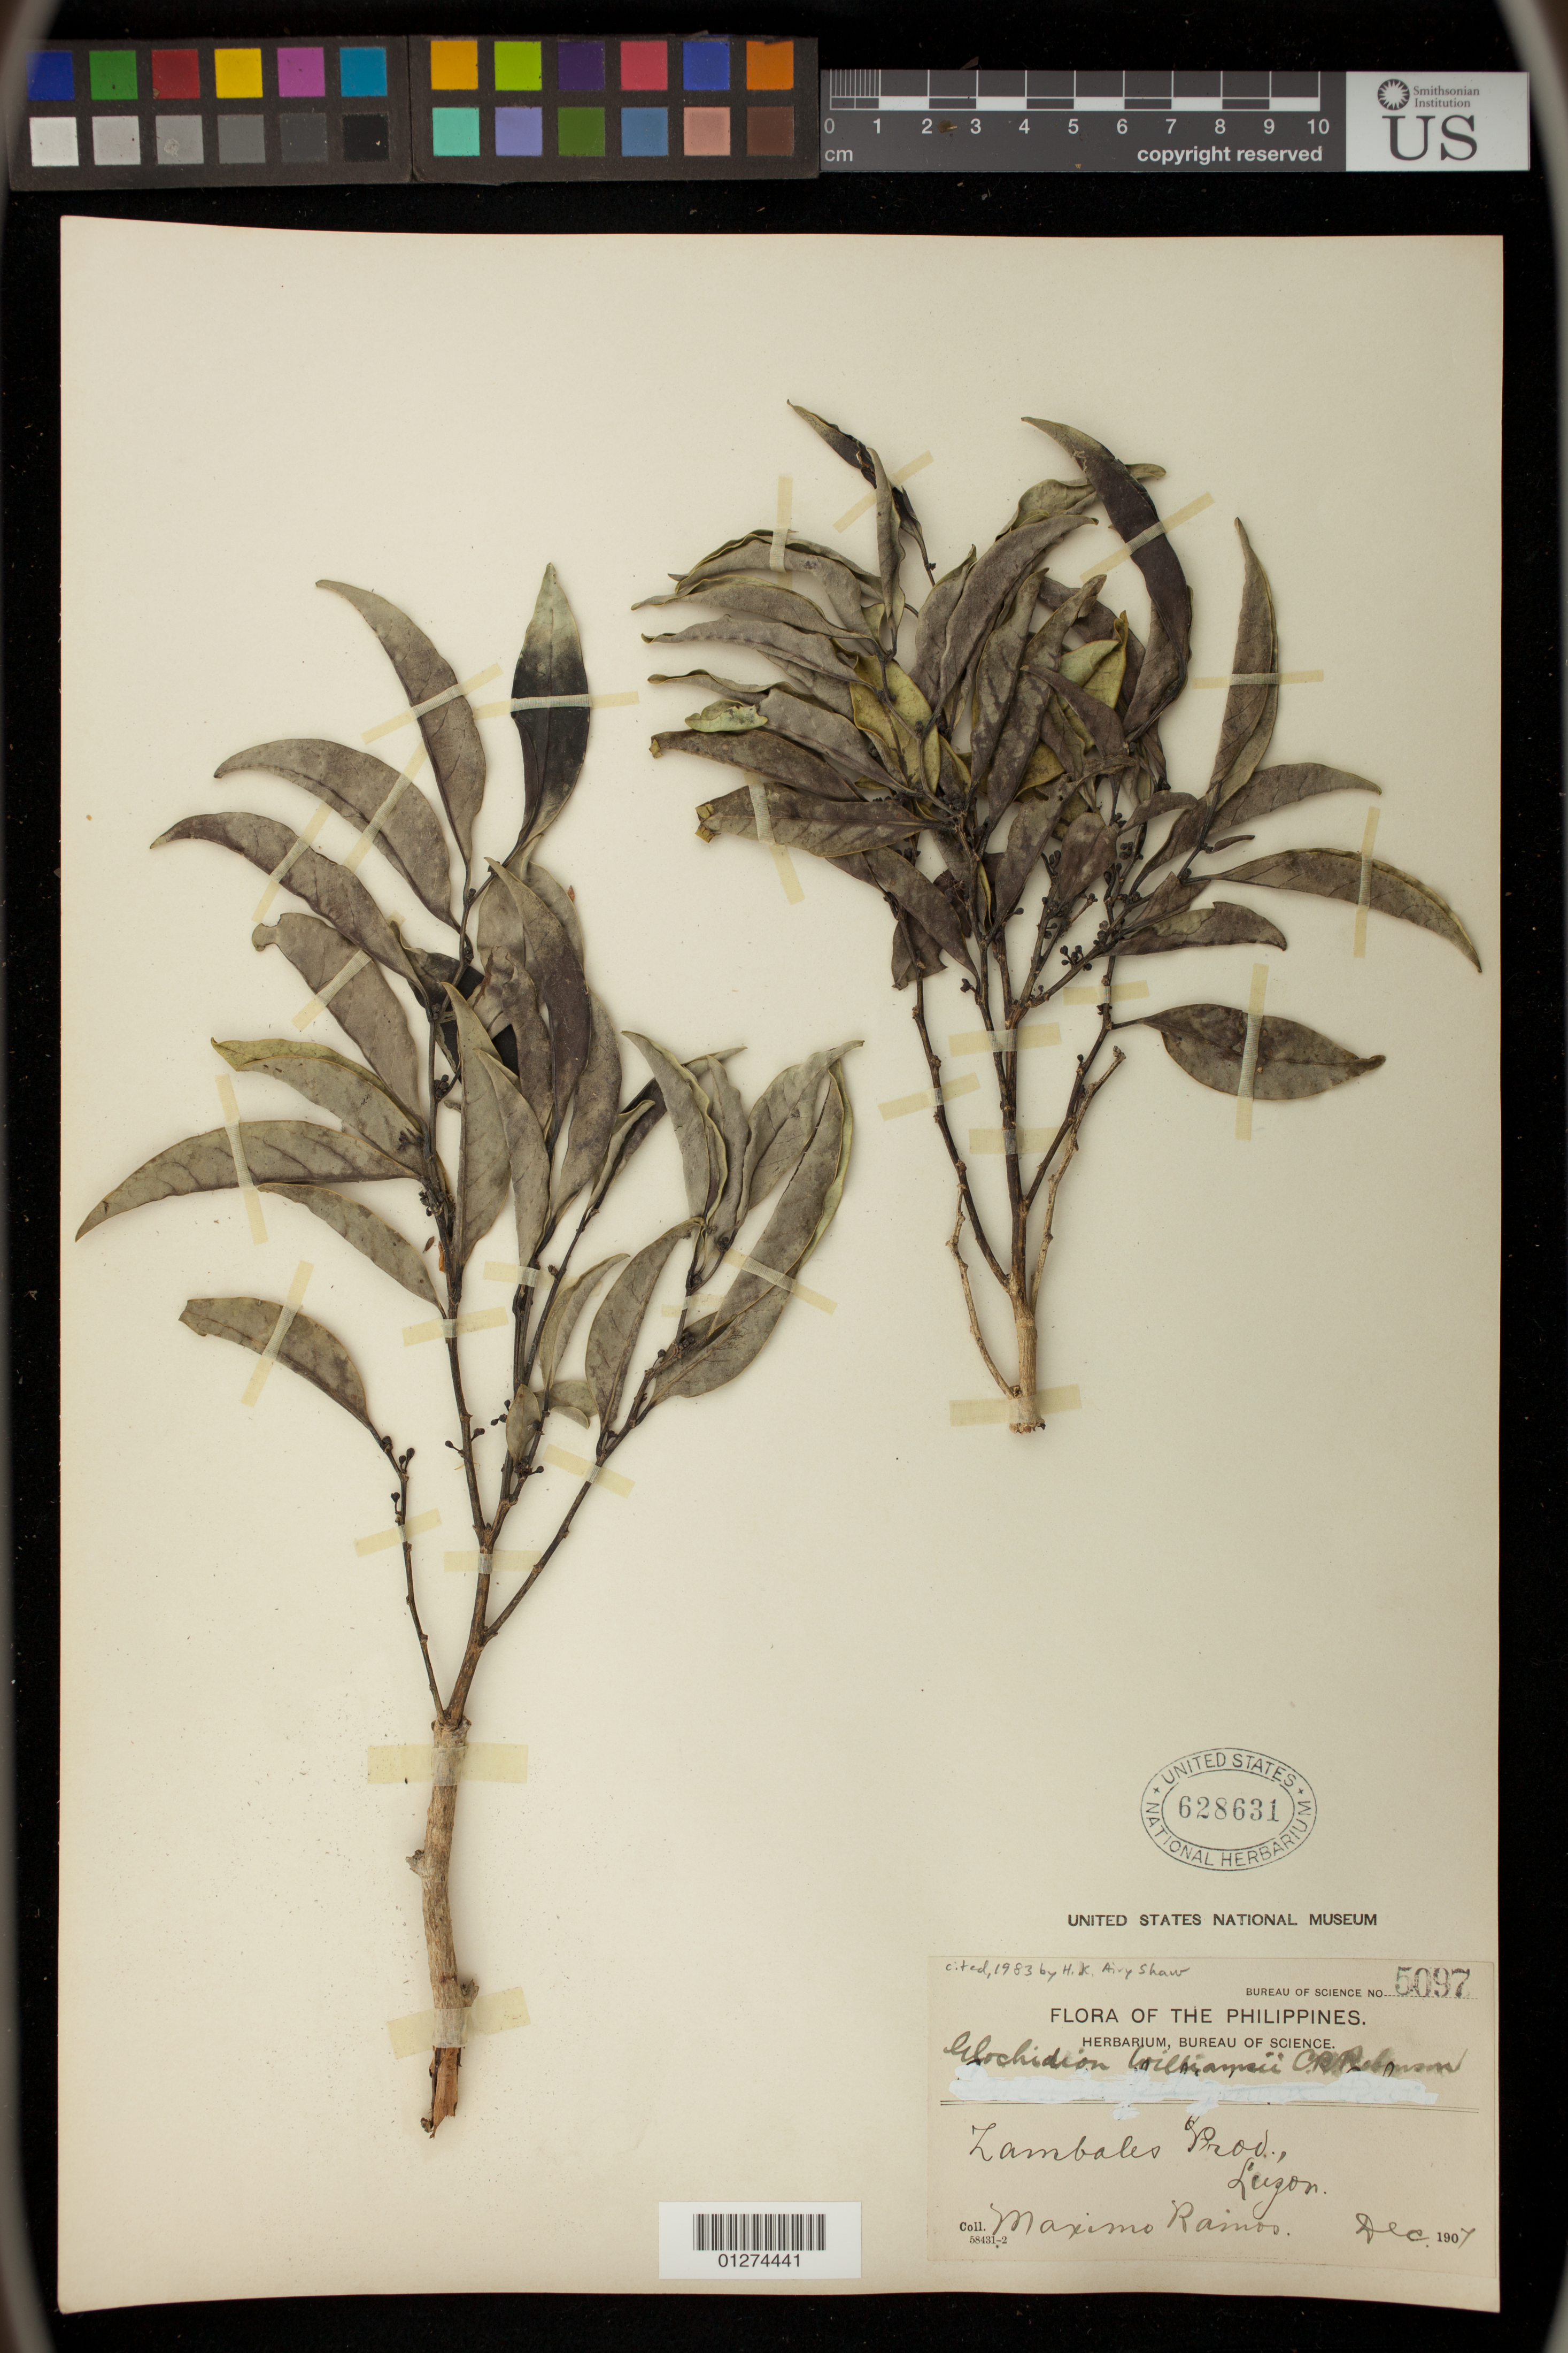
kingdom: Plantae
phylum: Tracheophyta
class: Magnoliopsida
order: Malpighiales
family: Phyllanthaceae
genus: Glochidion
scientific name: Glochidion williamsii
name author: C.B. Rob.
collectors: M. Ramos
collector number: Bur. Sci. 5097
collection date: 1907-12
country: Philippines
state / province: Central Luzon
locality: Zambales Prov., Luzon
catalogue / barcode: US 628631